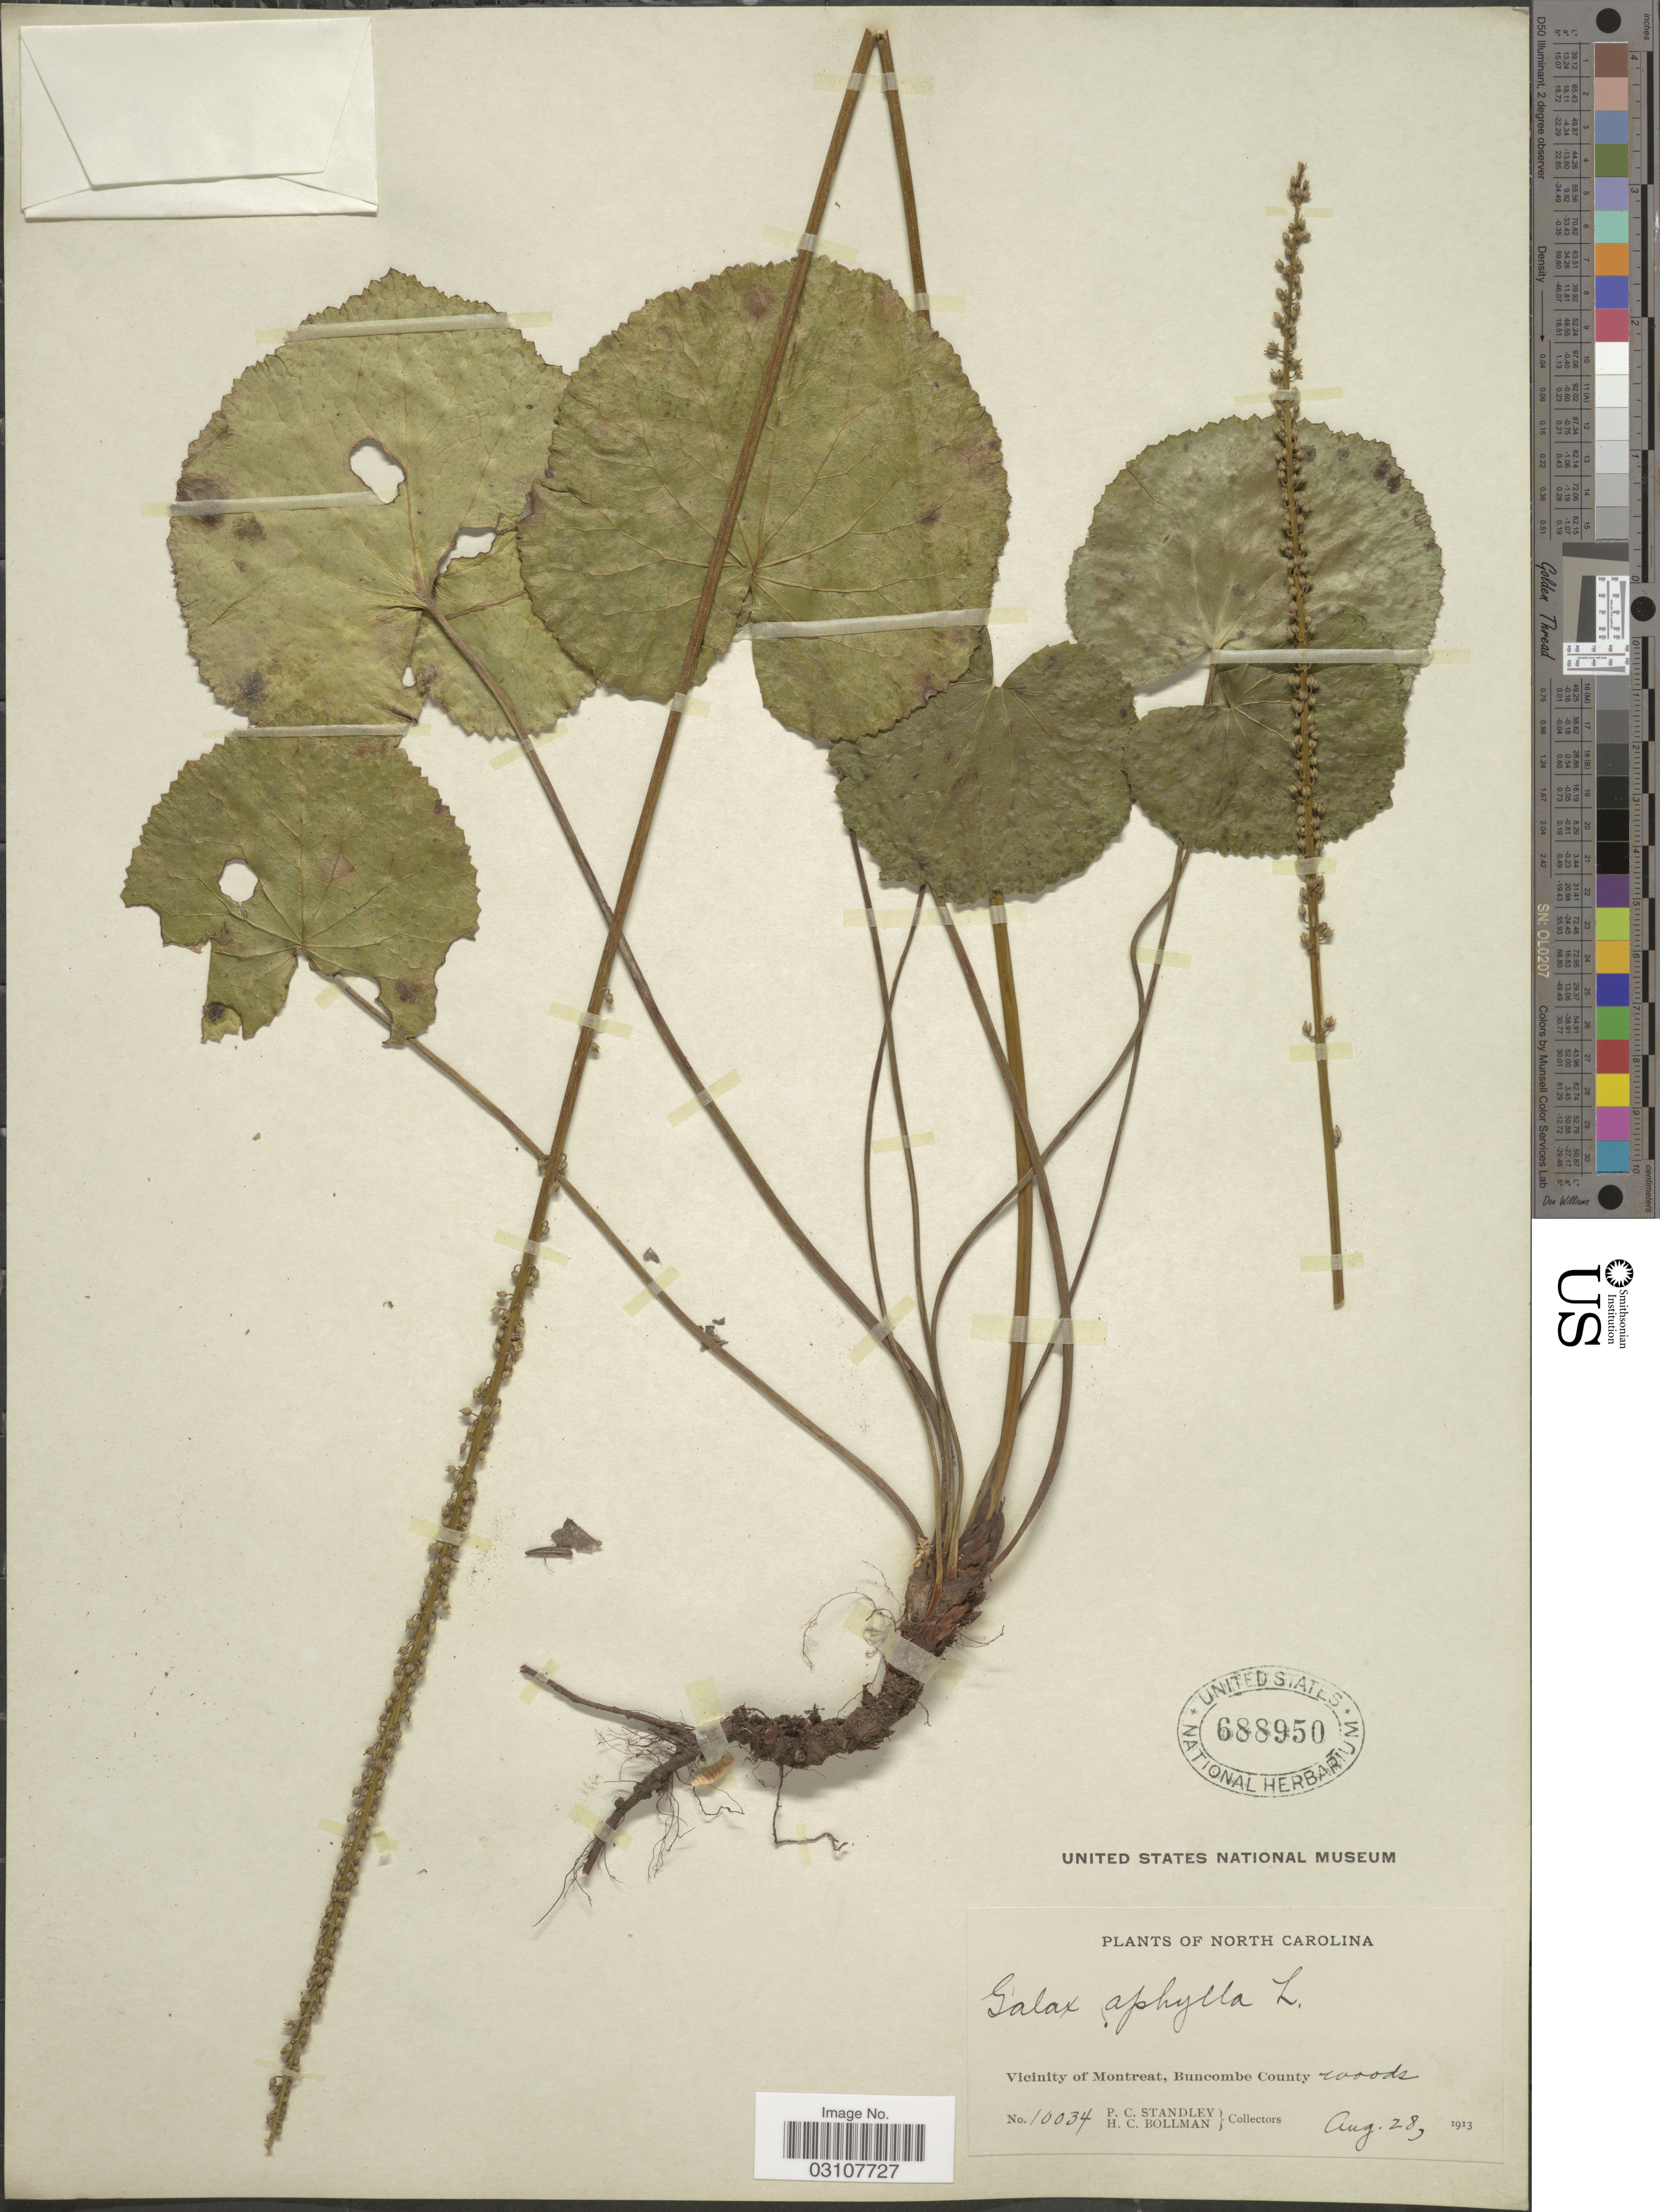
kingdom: Plantae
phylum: Tracheophyta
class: Magnoliopsida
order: Ericales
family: Diapensiaceae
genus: Galax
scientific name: Galax urceolata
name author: (Poir.) Brummitt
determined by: Gaynor, Michelle L., (FLAS), University of Florida (UNITED STATES)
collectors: P. C. Standley & H. C. Bollman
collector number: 10034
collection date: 1913-08-28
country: United States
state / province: North Carolina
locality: Vicinity of Montreat, Buncombe County.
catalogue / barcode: US 688950